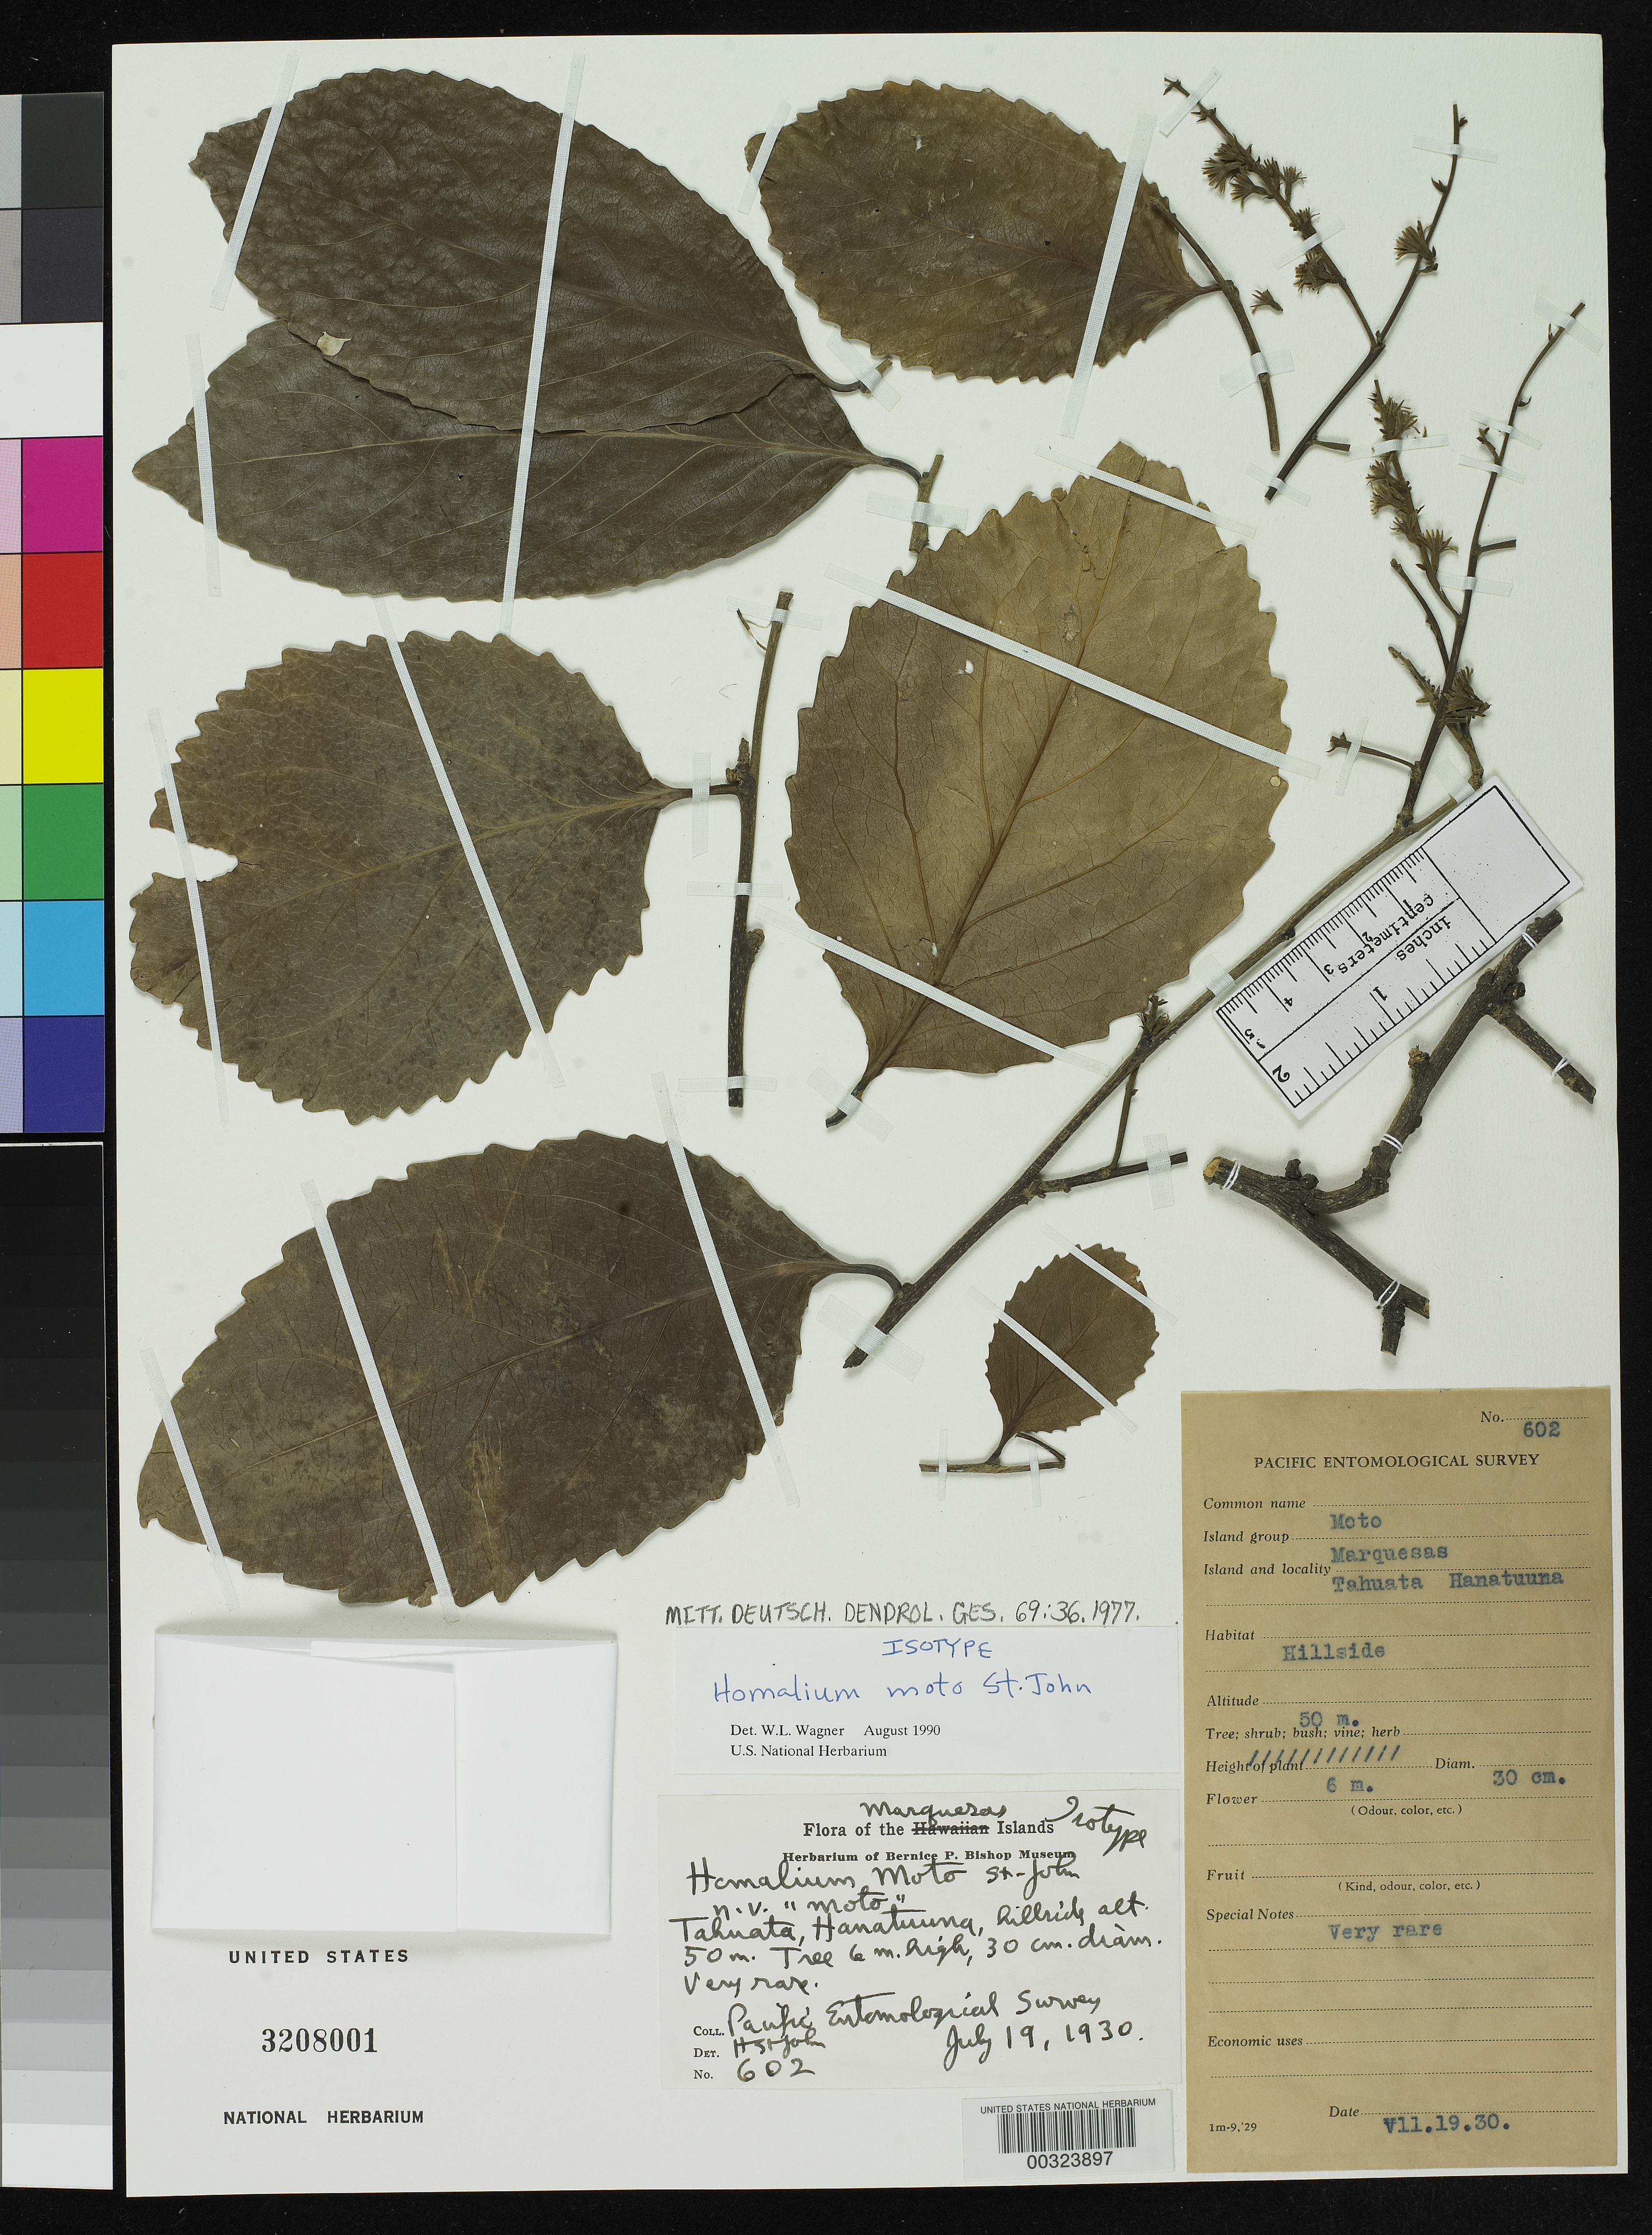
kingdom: Plantae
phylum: Tracheophyta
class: Magnoliopsida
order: Malpighiales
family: Salicaceae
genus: Homalium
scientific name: Homalium moto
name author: H. St. John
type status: Isotype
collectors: Pacific Entomological Survey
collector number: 602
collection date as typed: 19 Jul 1930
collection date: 1930-07-19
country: French Polynesia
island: Tahuata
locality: Hanatuuna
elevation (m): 50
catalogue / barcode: US 3208001